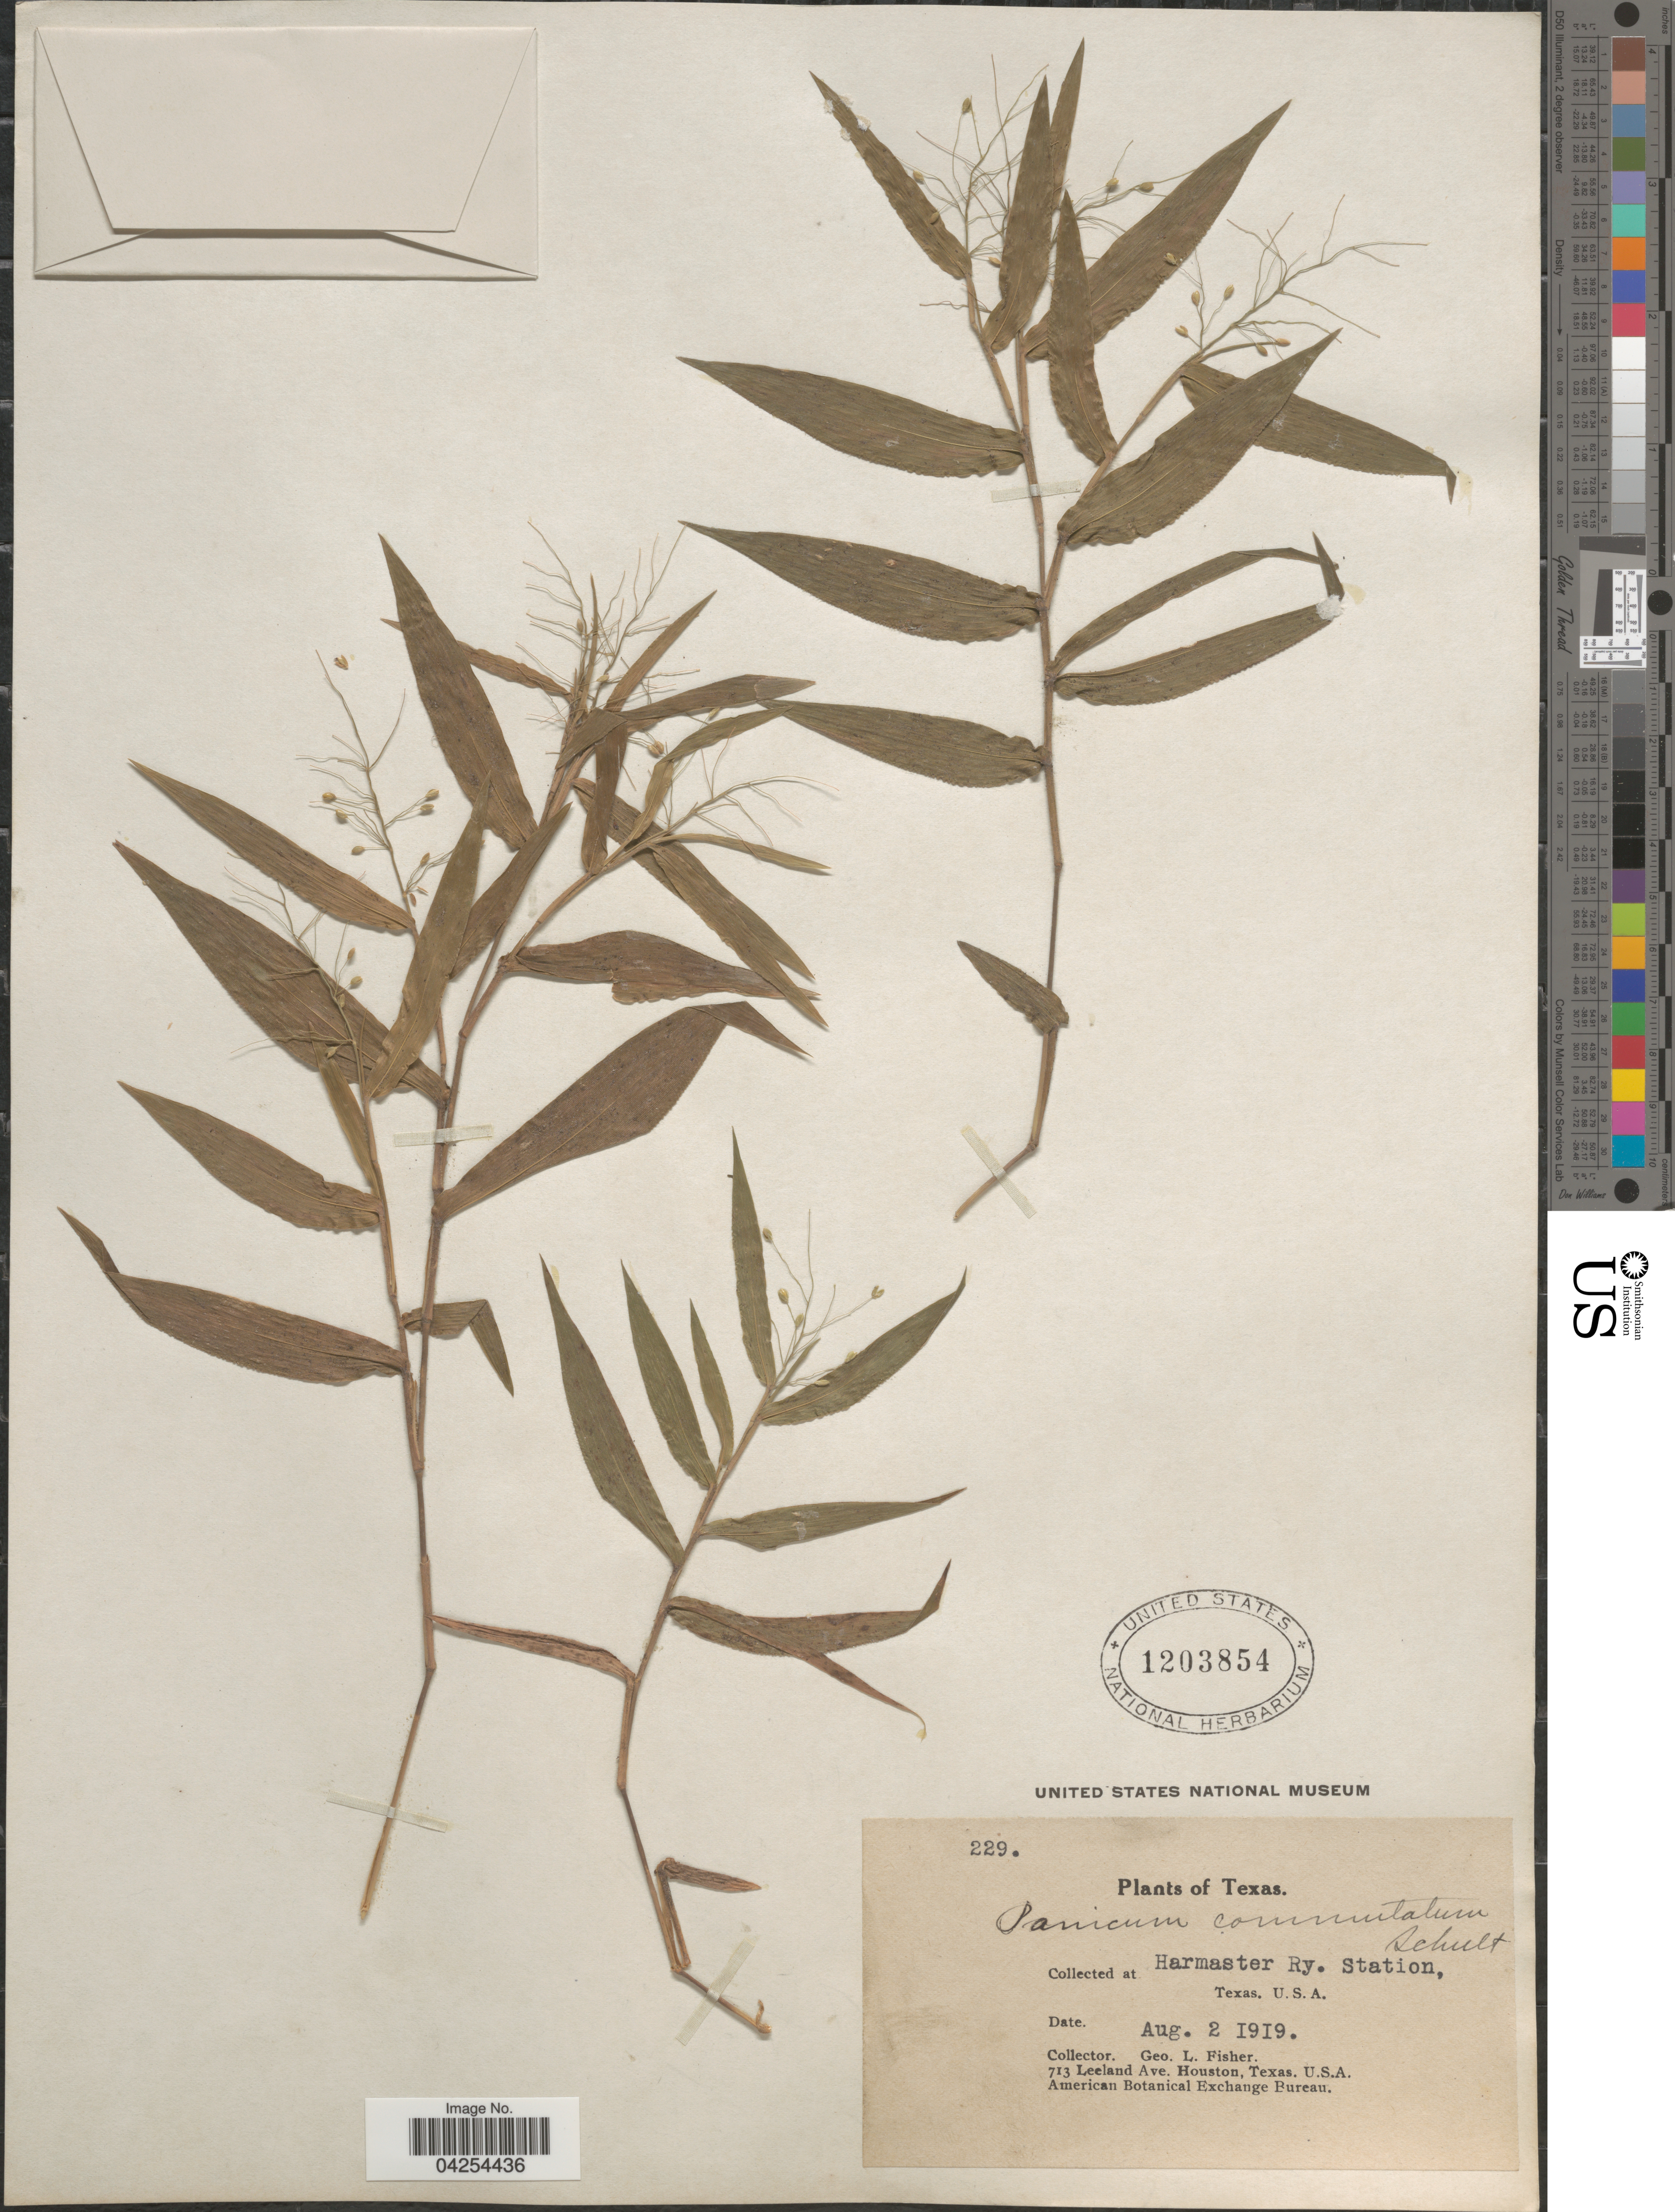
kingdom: Plantae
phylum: Tracheophyta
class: Liliopsida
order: Poales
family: Poaceae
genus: Dichanthelium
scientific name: Dichanthelium commutatum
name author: (Schult.) Gould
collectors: G. L. Fisher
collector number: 229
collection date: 1919-08-02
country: United States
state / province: Texas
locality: At Harmaster Ry. Station.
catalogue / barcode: US 1203854